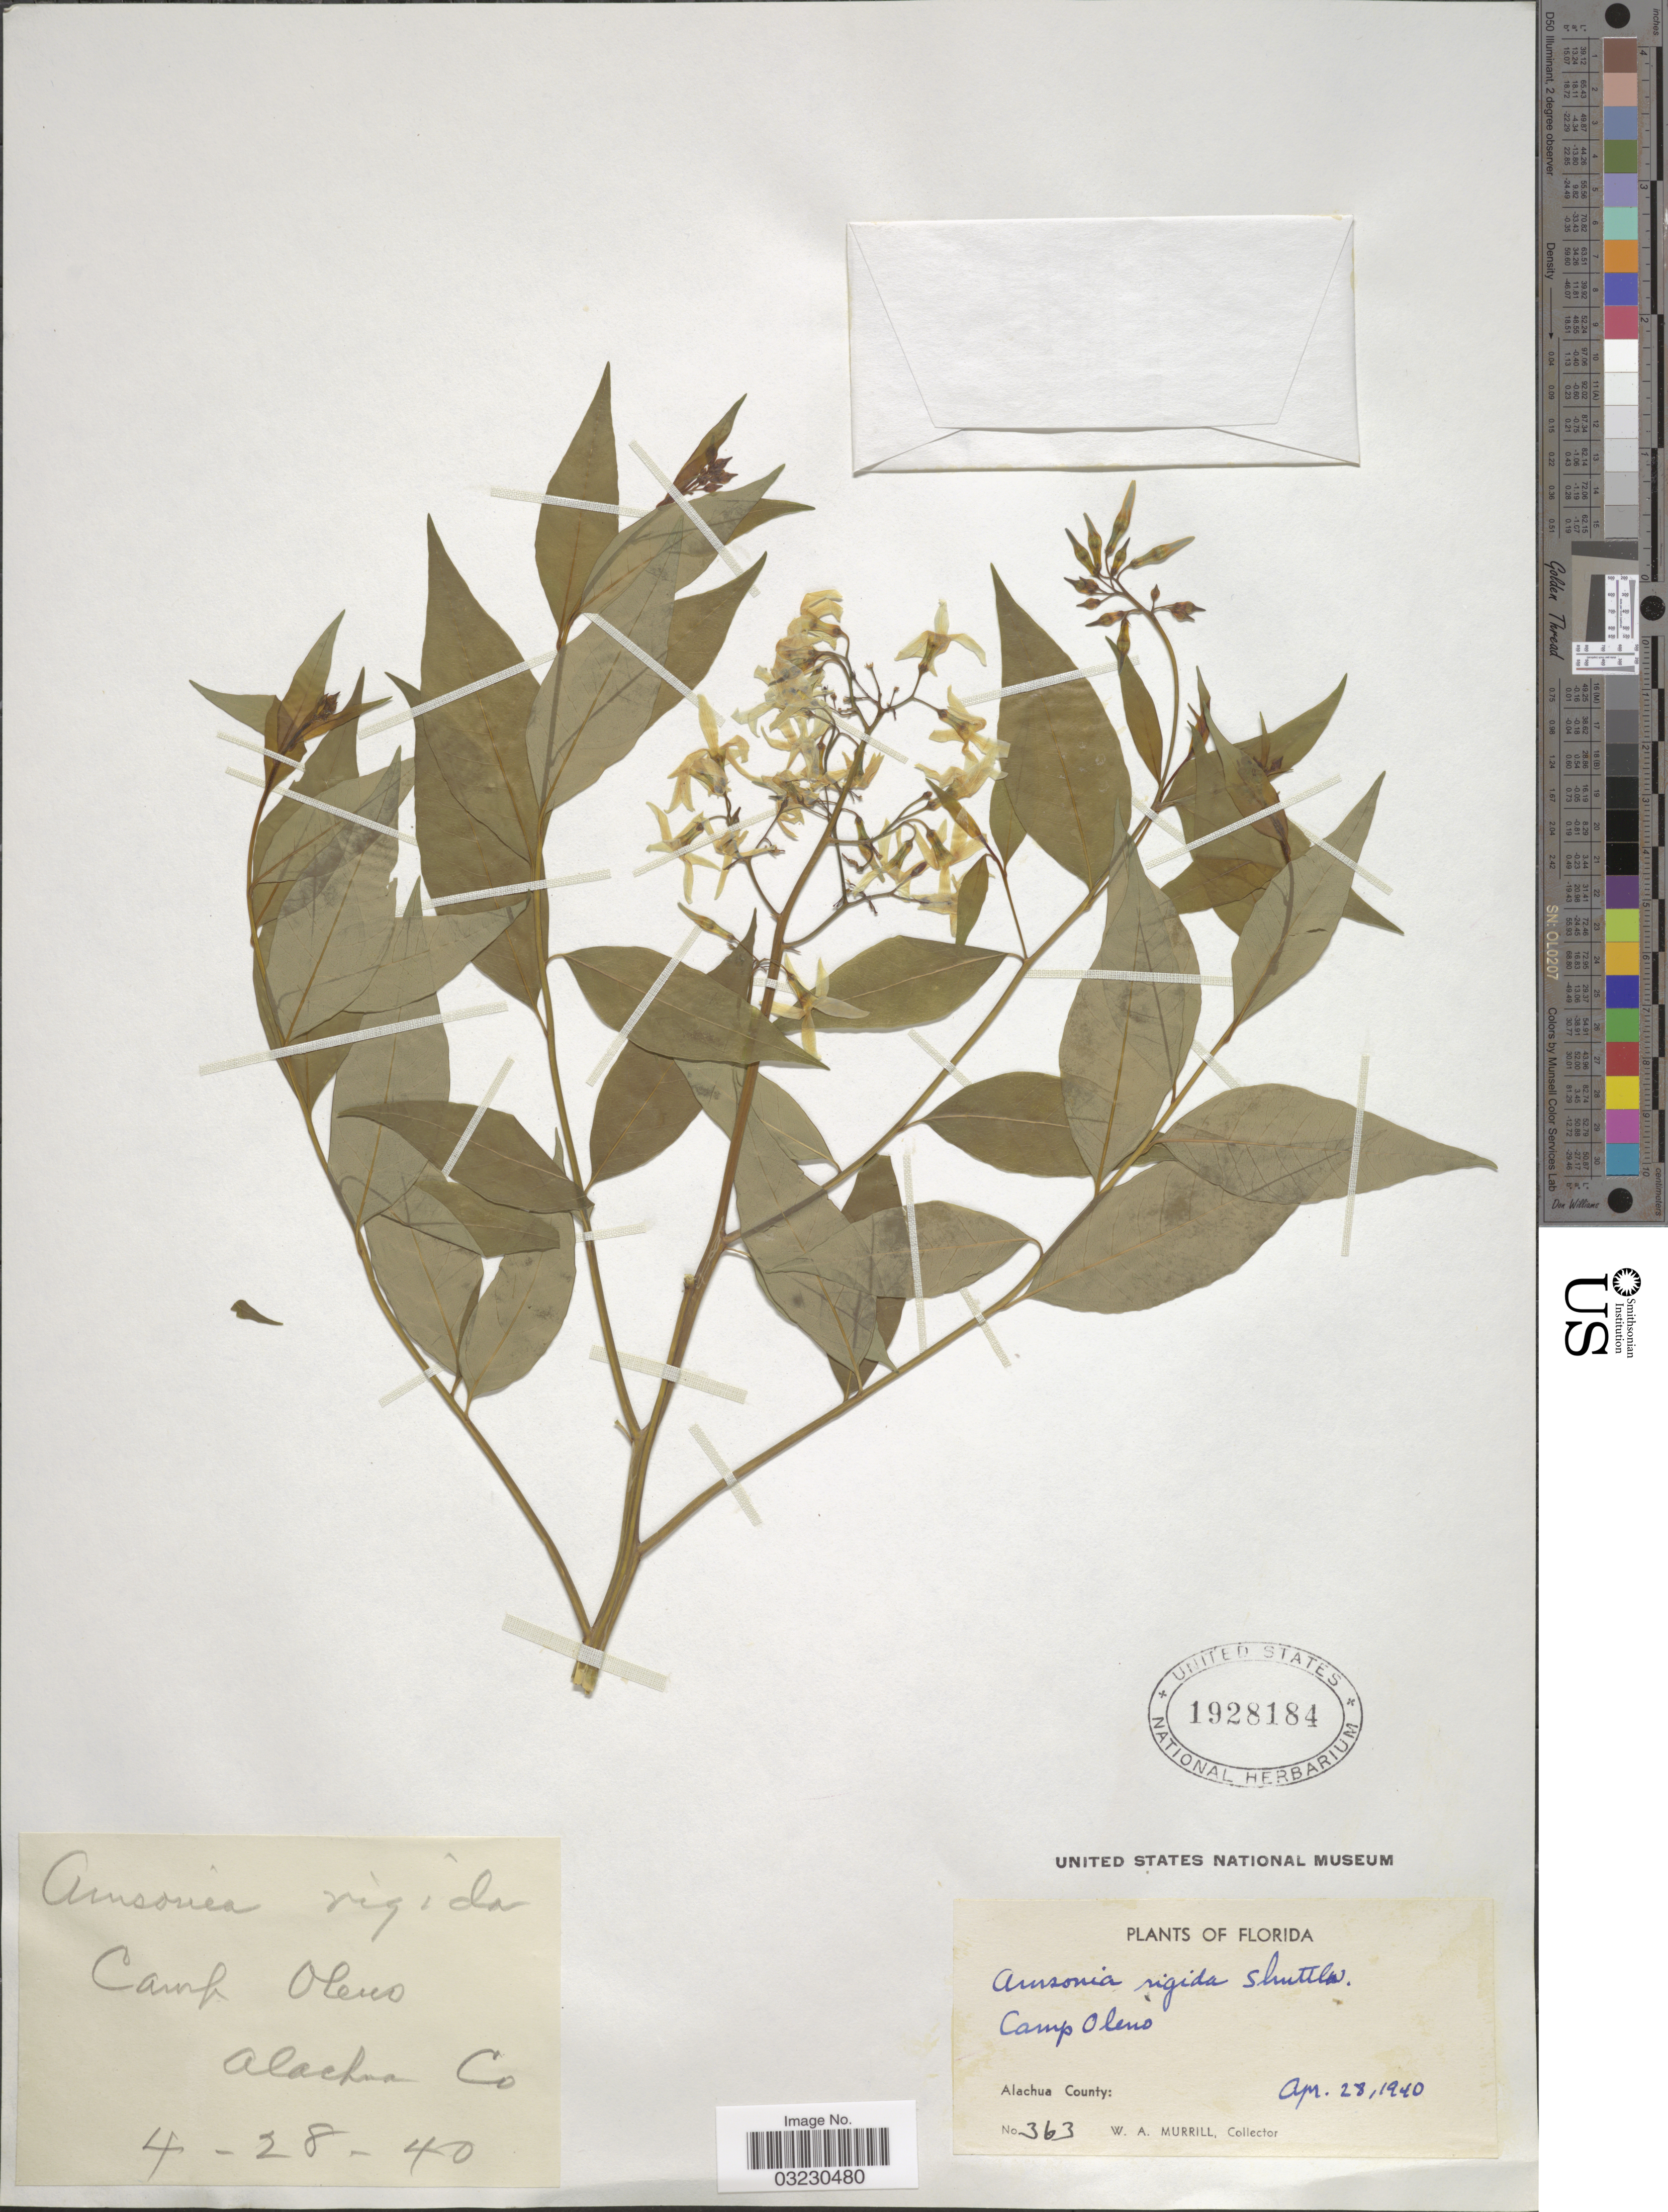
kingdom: Plantae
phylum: Tracheophyta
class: Magnoliopsida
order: Gentianales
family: Apocynaceae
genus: Amsonia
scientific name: Amsonia rigida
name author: Shuttlew. ex Small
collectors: W. A. Murrill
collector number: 363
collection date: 1940-04-28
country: United States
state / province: Florida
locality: Camp Oleno, Alachua County.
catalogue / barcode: US 1928184